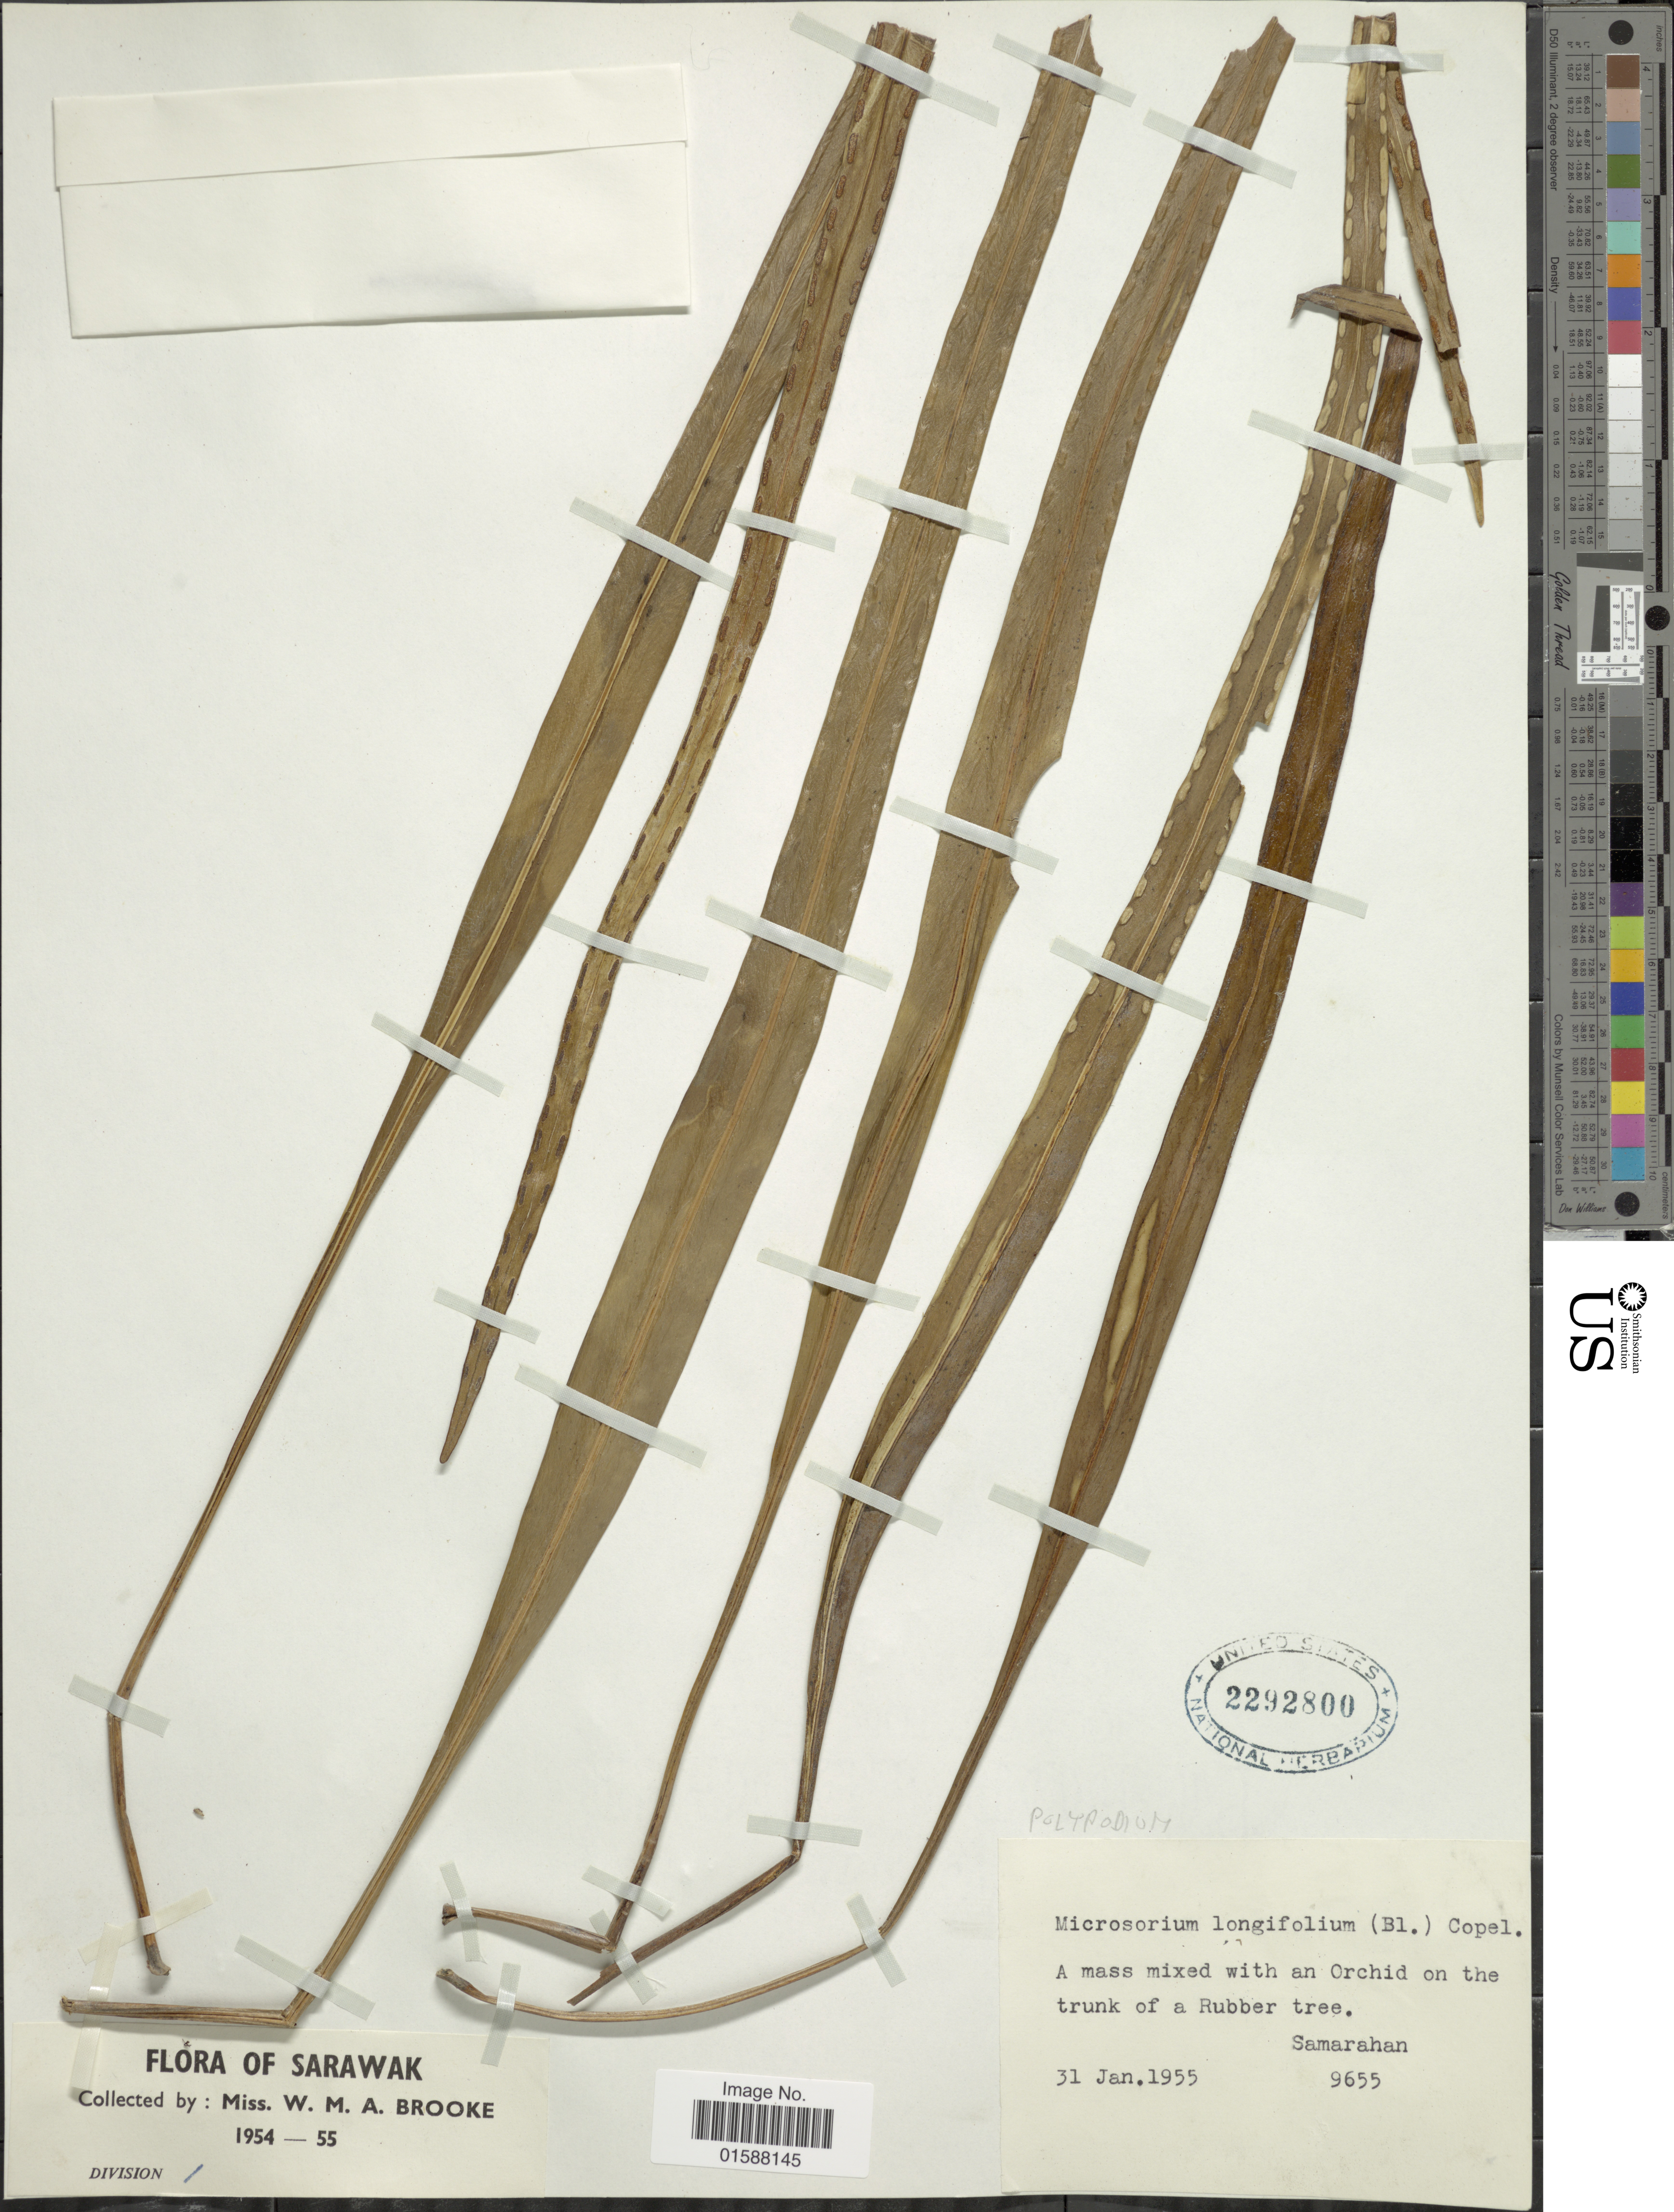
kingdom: Plantae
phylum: Tracheophyta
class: Polypodiopsida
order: Polypodiales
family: Polypodiaceae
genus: Lepisorus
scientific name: Lepisorus longifolius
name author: (Blume) Holttum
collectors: W. Brooke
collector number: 9655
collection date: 1955-01-31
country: Malaysia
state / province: Sarawak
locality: Samarahan. Division 1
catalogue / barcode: US 2292800